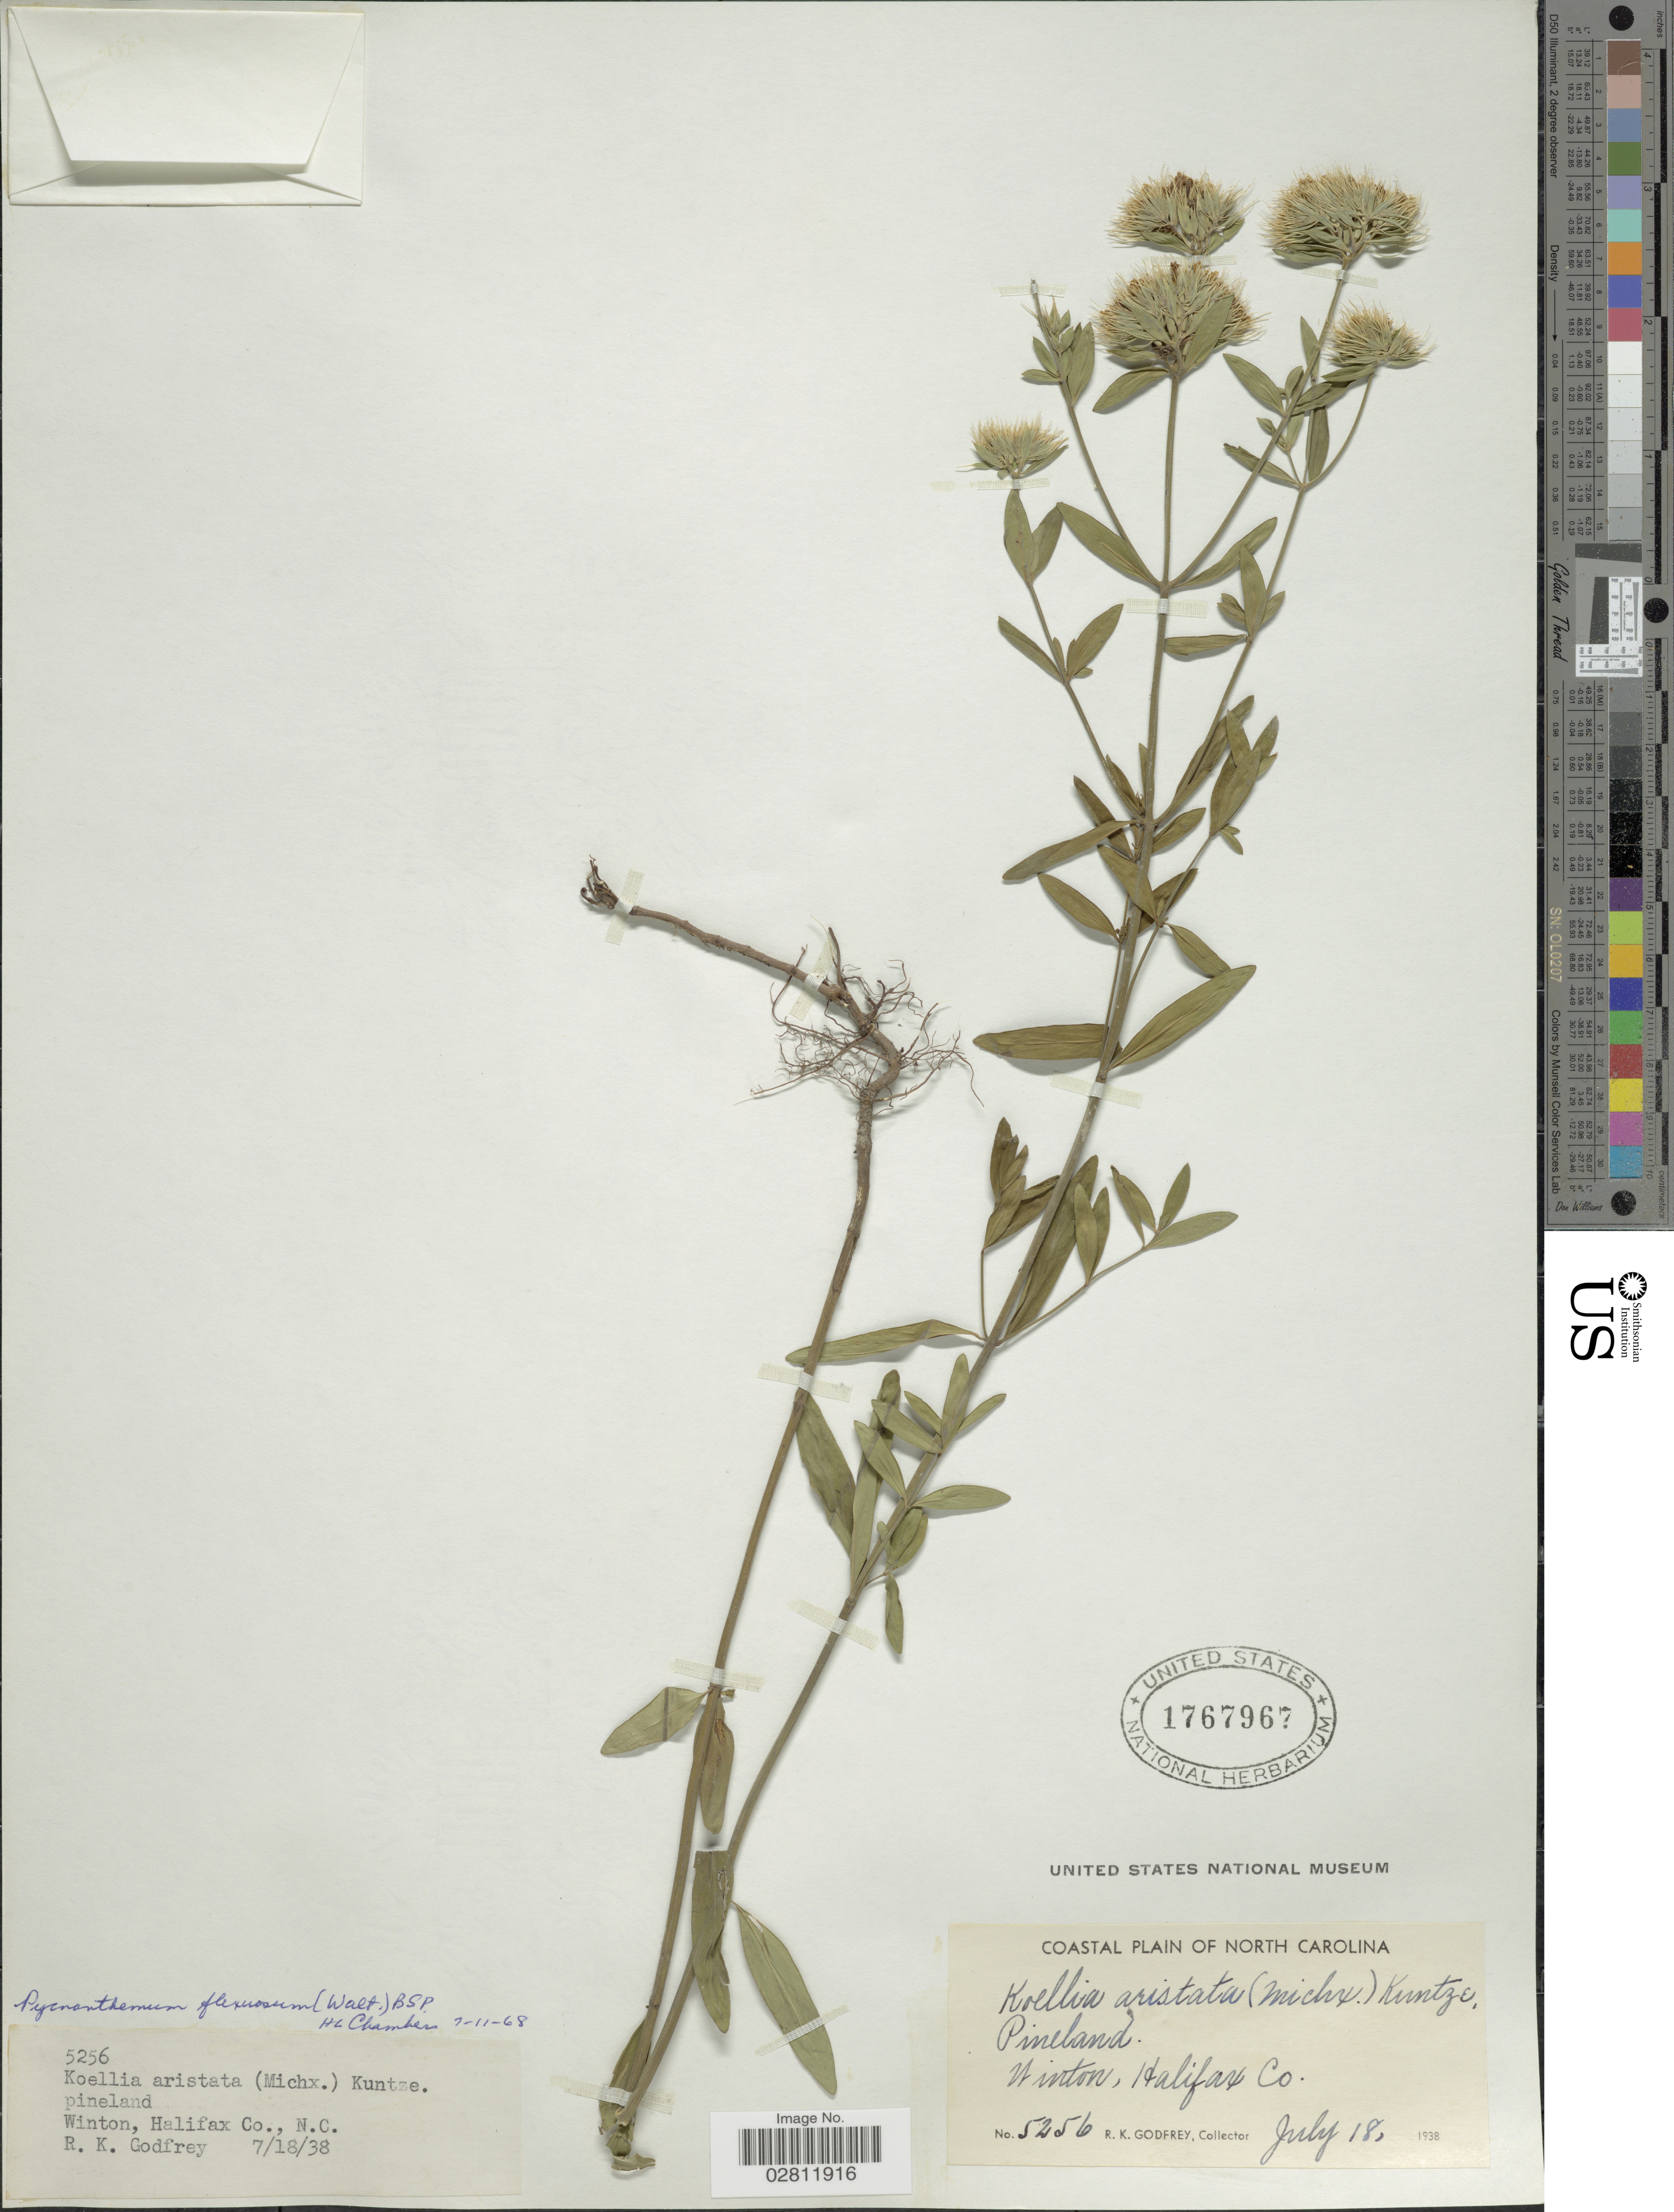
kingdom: Plantae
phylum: Tracheophyta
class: Magnoliopsida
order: Lamiales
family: Lamiaceae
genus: Pycnanthemum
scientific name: Pycnanthemum flexuosum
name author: (Walter) Britton, Stearns & Poggenb.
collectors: R. K. Godfrey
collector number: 5256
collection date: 1938-07-18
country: United States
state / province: North Carolina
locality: Winton, Halifax Co. Pineland. Coastal plain of North Carolina.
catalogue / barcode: US 1767967